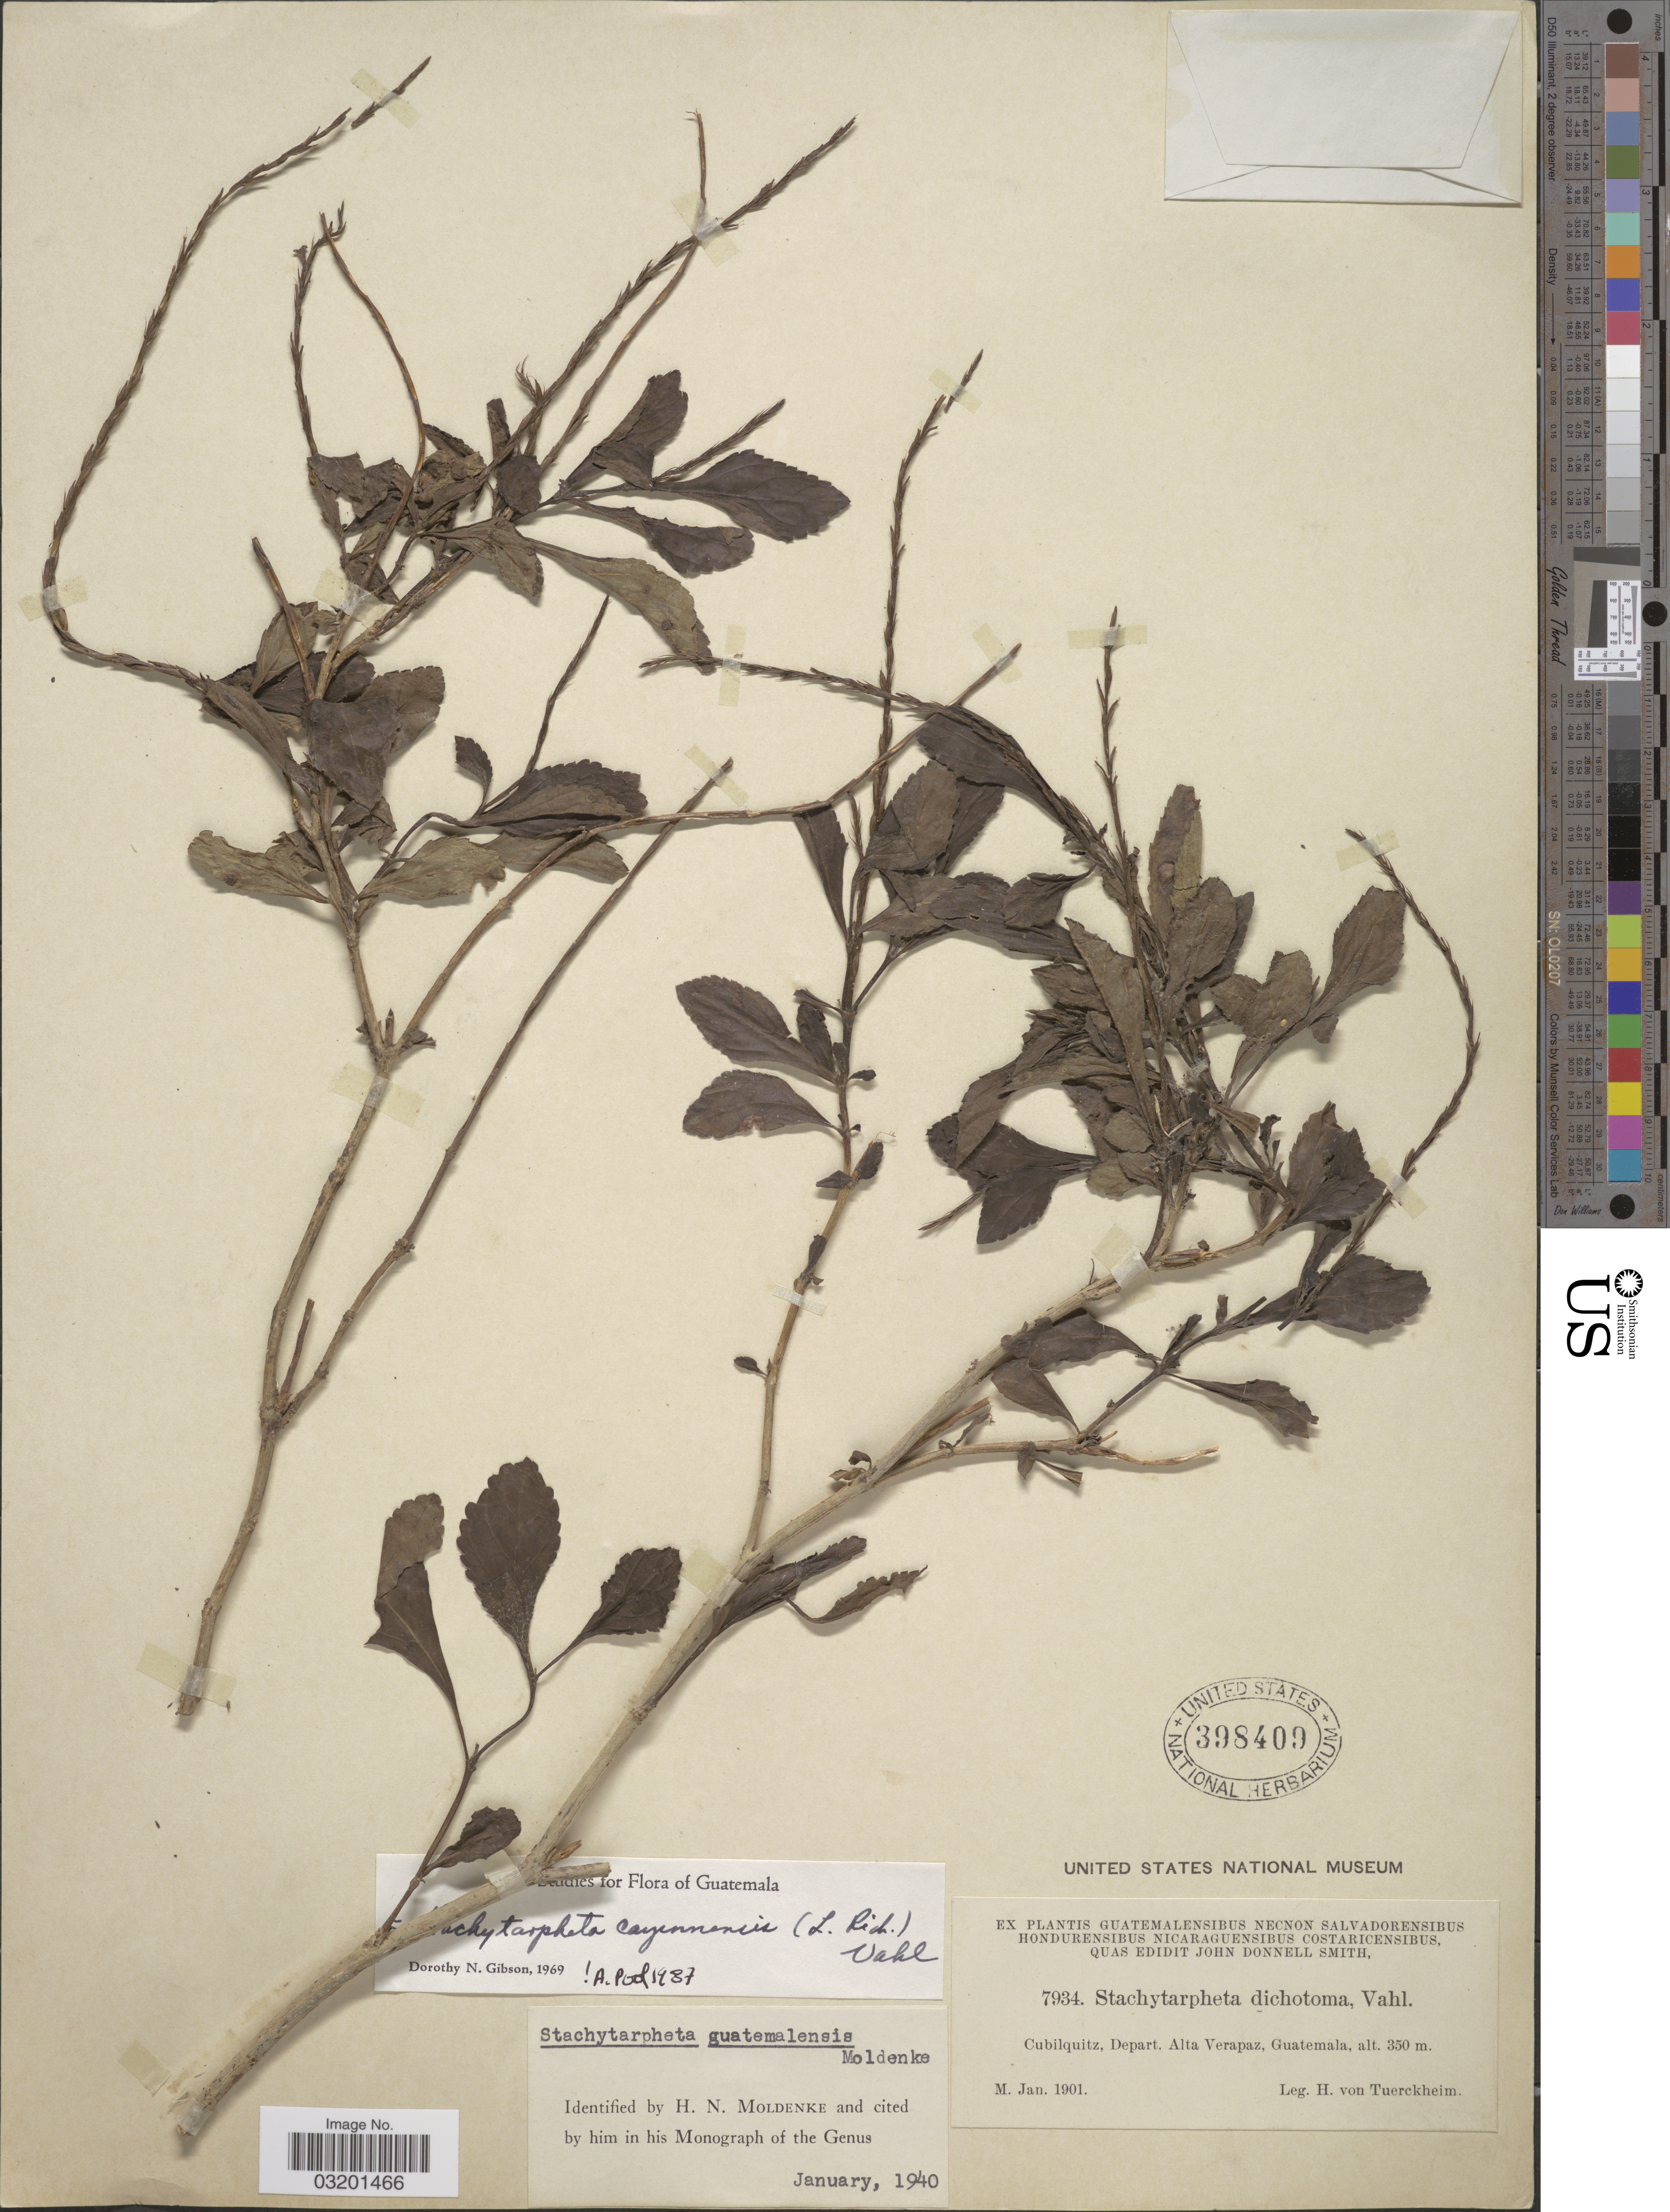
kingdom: Plantae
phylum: Tracheophyta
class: Magnoliopsida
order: Lamiales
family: Verbenaceae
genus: Stachytarpheta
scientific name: Stachytarpheta cayennensis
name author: (Rich.) Vahl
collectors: H. von Türckheim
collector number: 7934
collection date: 1901-01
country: Guatemala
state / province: Alta Verapaz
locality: Cubilquitz, Depart. Alta Verapaz.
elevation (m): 350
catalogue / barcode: US 398409